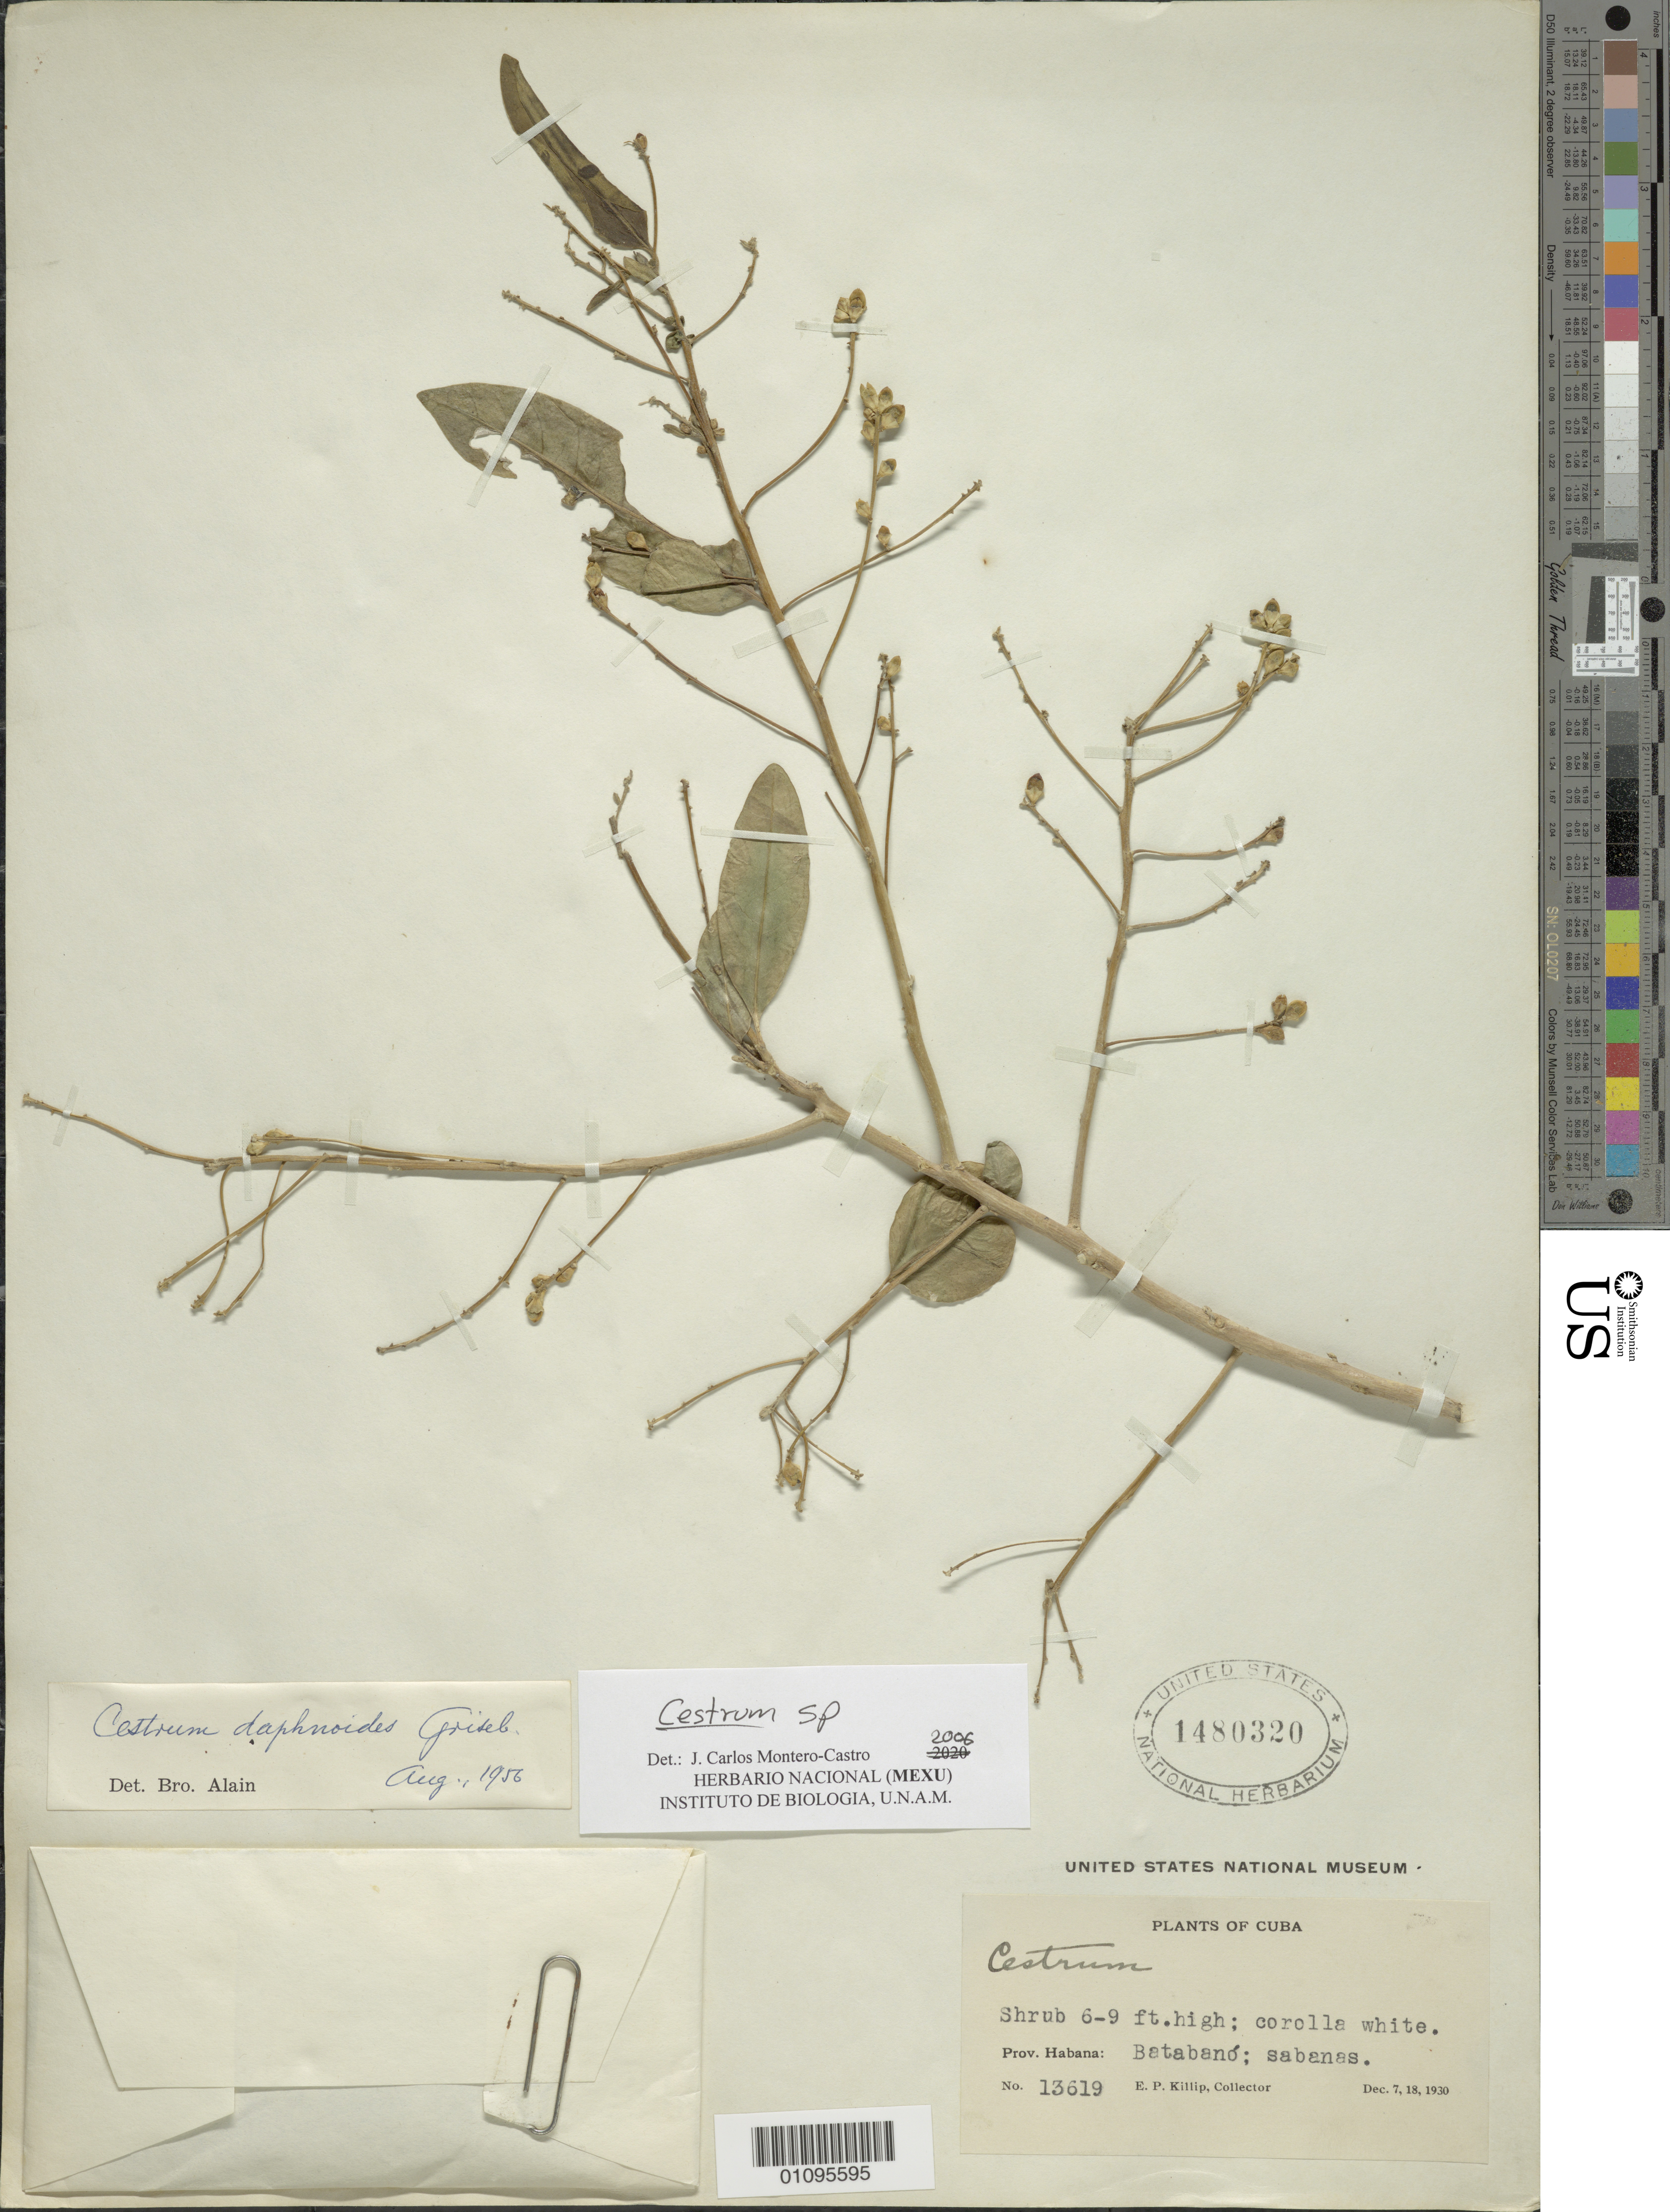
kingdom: Plantae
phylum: Tracheophyta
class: Magnoliopsida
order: Solanales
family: Solanaceae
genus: Cestrum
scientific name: Cestrum sp.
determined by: Montero-Castro, J. C.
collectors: E. P. Killip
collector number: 13619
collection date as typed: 07 Dec 1930 and 18 Dec 1930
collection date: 1930-12-07,1930-12-18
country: Cuba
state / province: La Habana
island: Cuba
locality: Batabano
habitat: Sabanas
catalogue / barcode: US 1480320